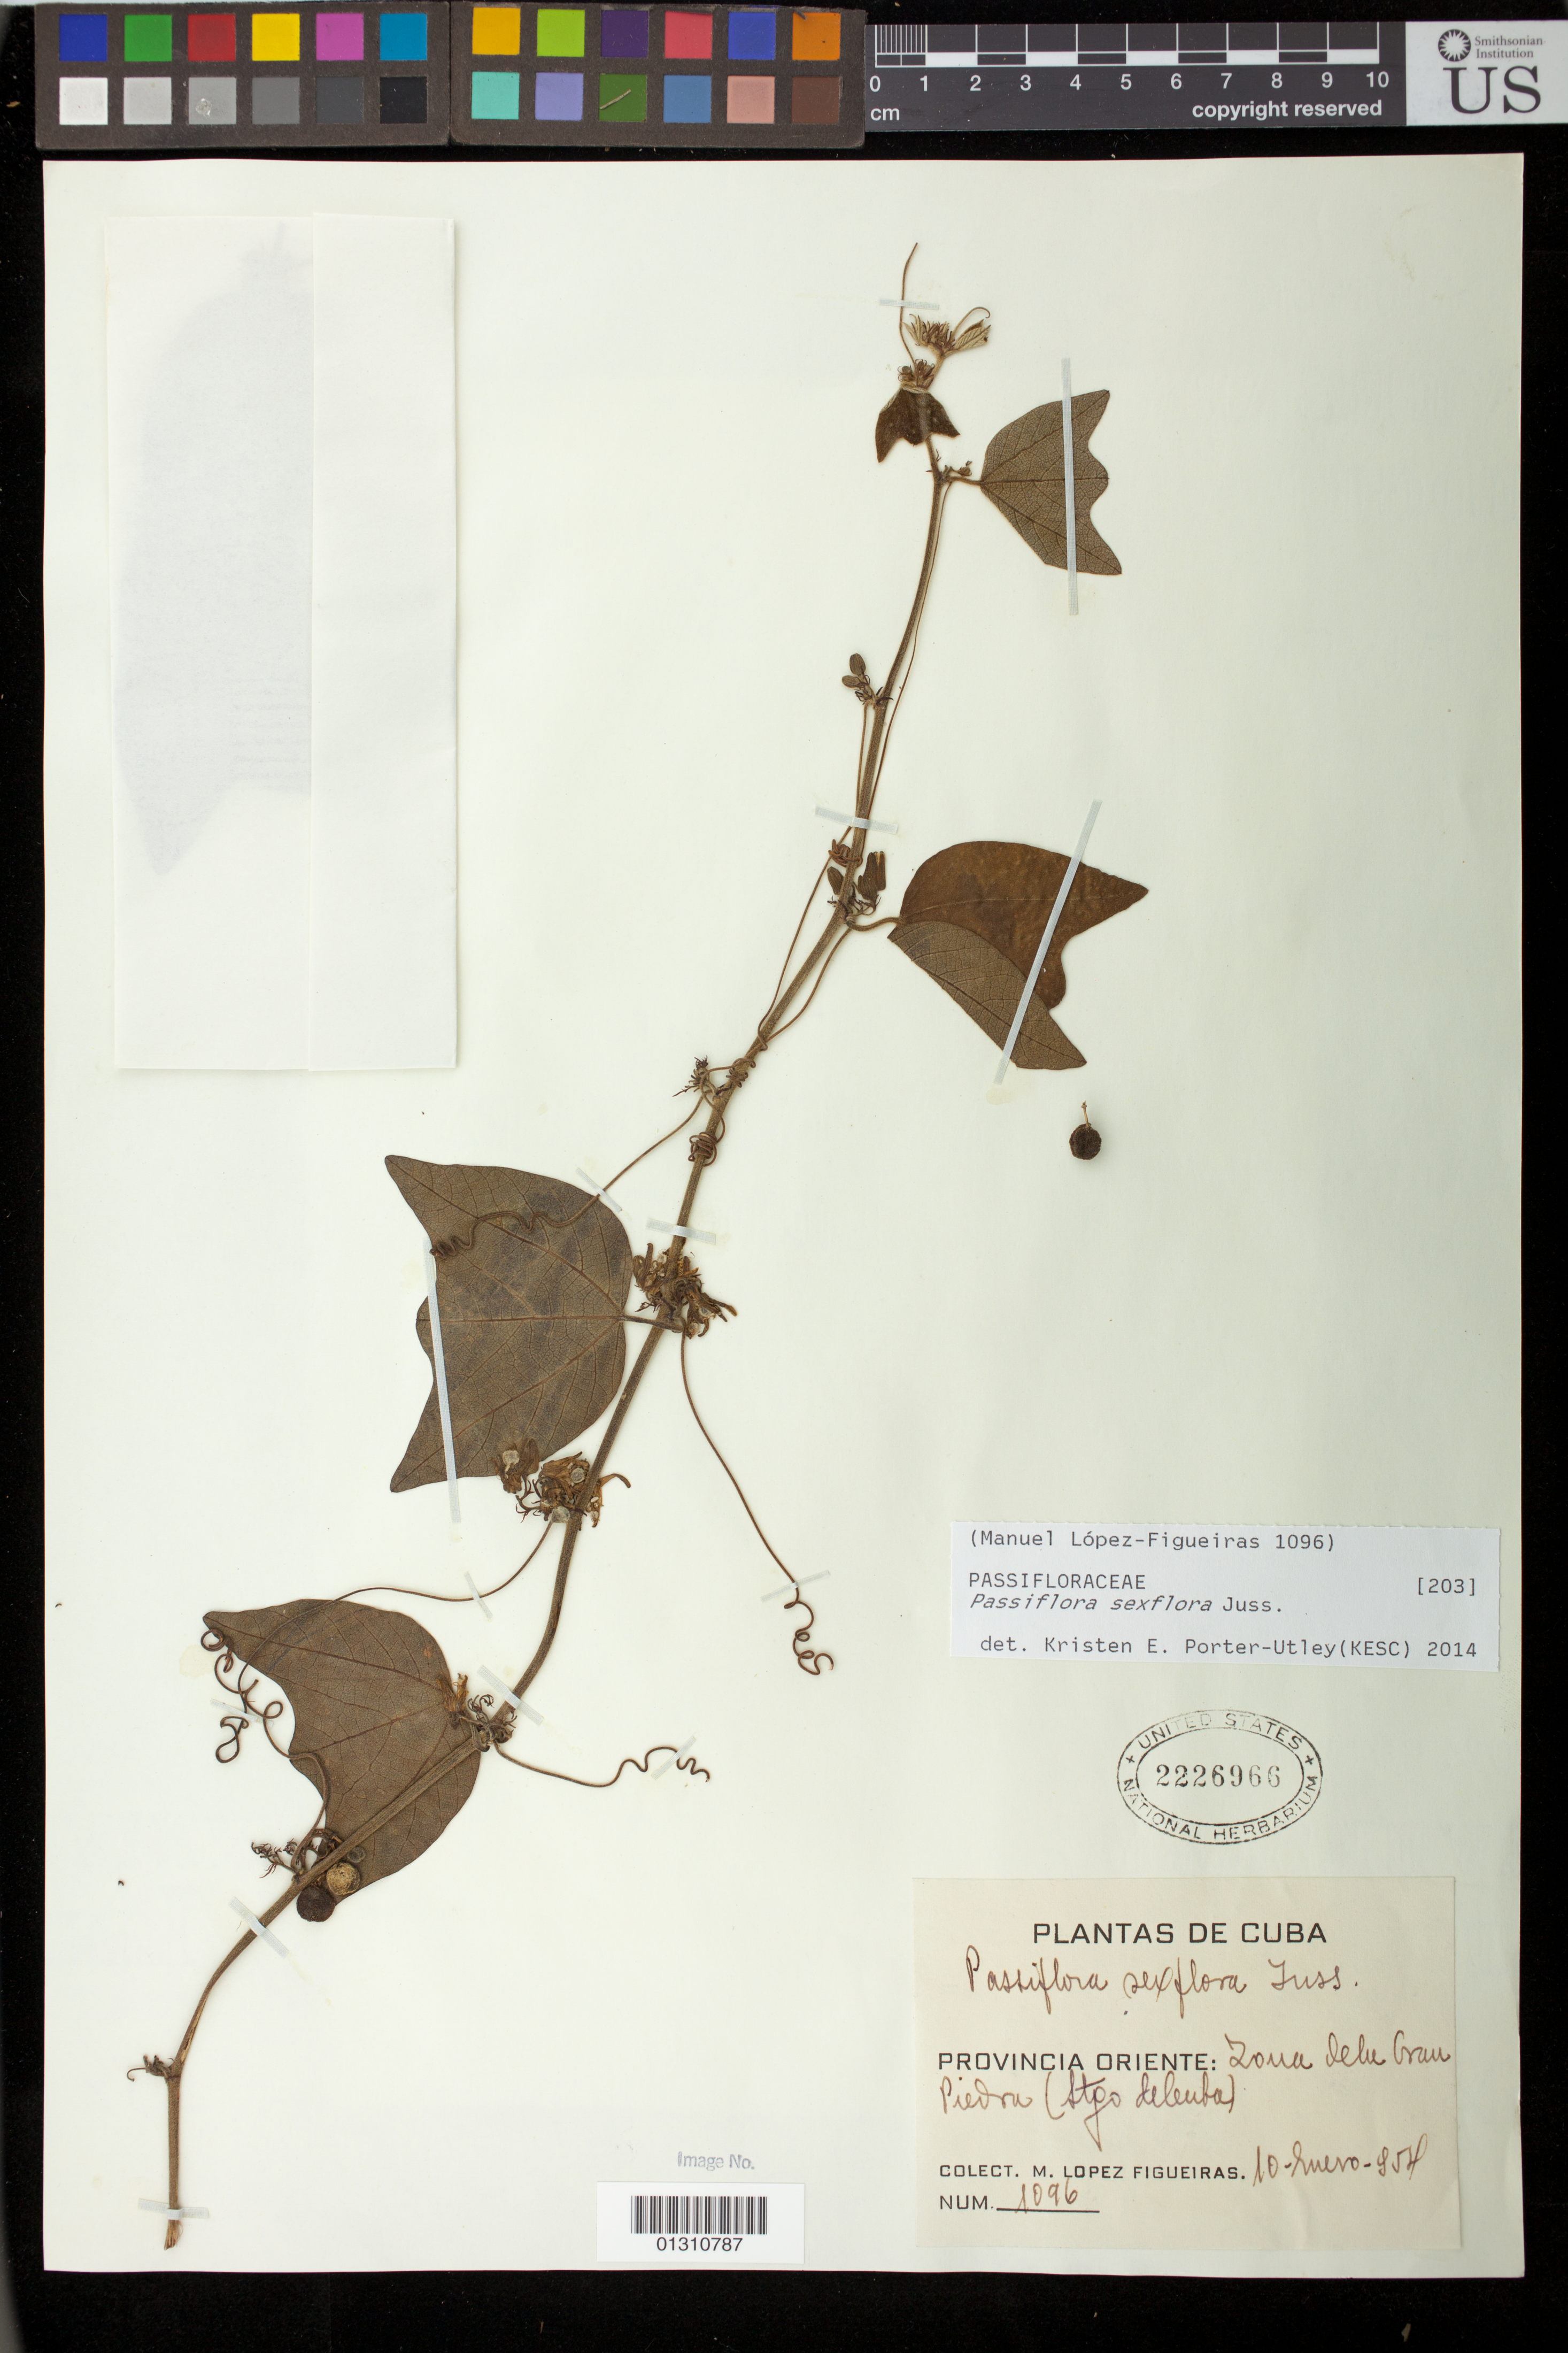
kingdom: Plantae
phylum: Tracheophyta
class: Magnoliopsida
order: Malpighiales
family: Passifloraceae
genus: Passiflora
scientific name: Passiflora sexflora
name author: Juss.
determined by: Porter-Utley, Kristen E.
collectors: M. López Figueiras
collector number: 1096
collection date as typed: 10 Jan 1954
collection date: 1854-01-10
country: Cuba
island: Cuba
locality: Oriente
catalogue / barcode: US 2226966